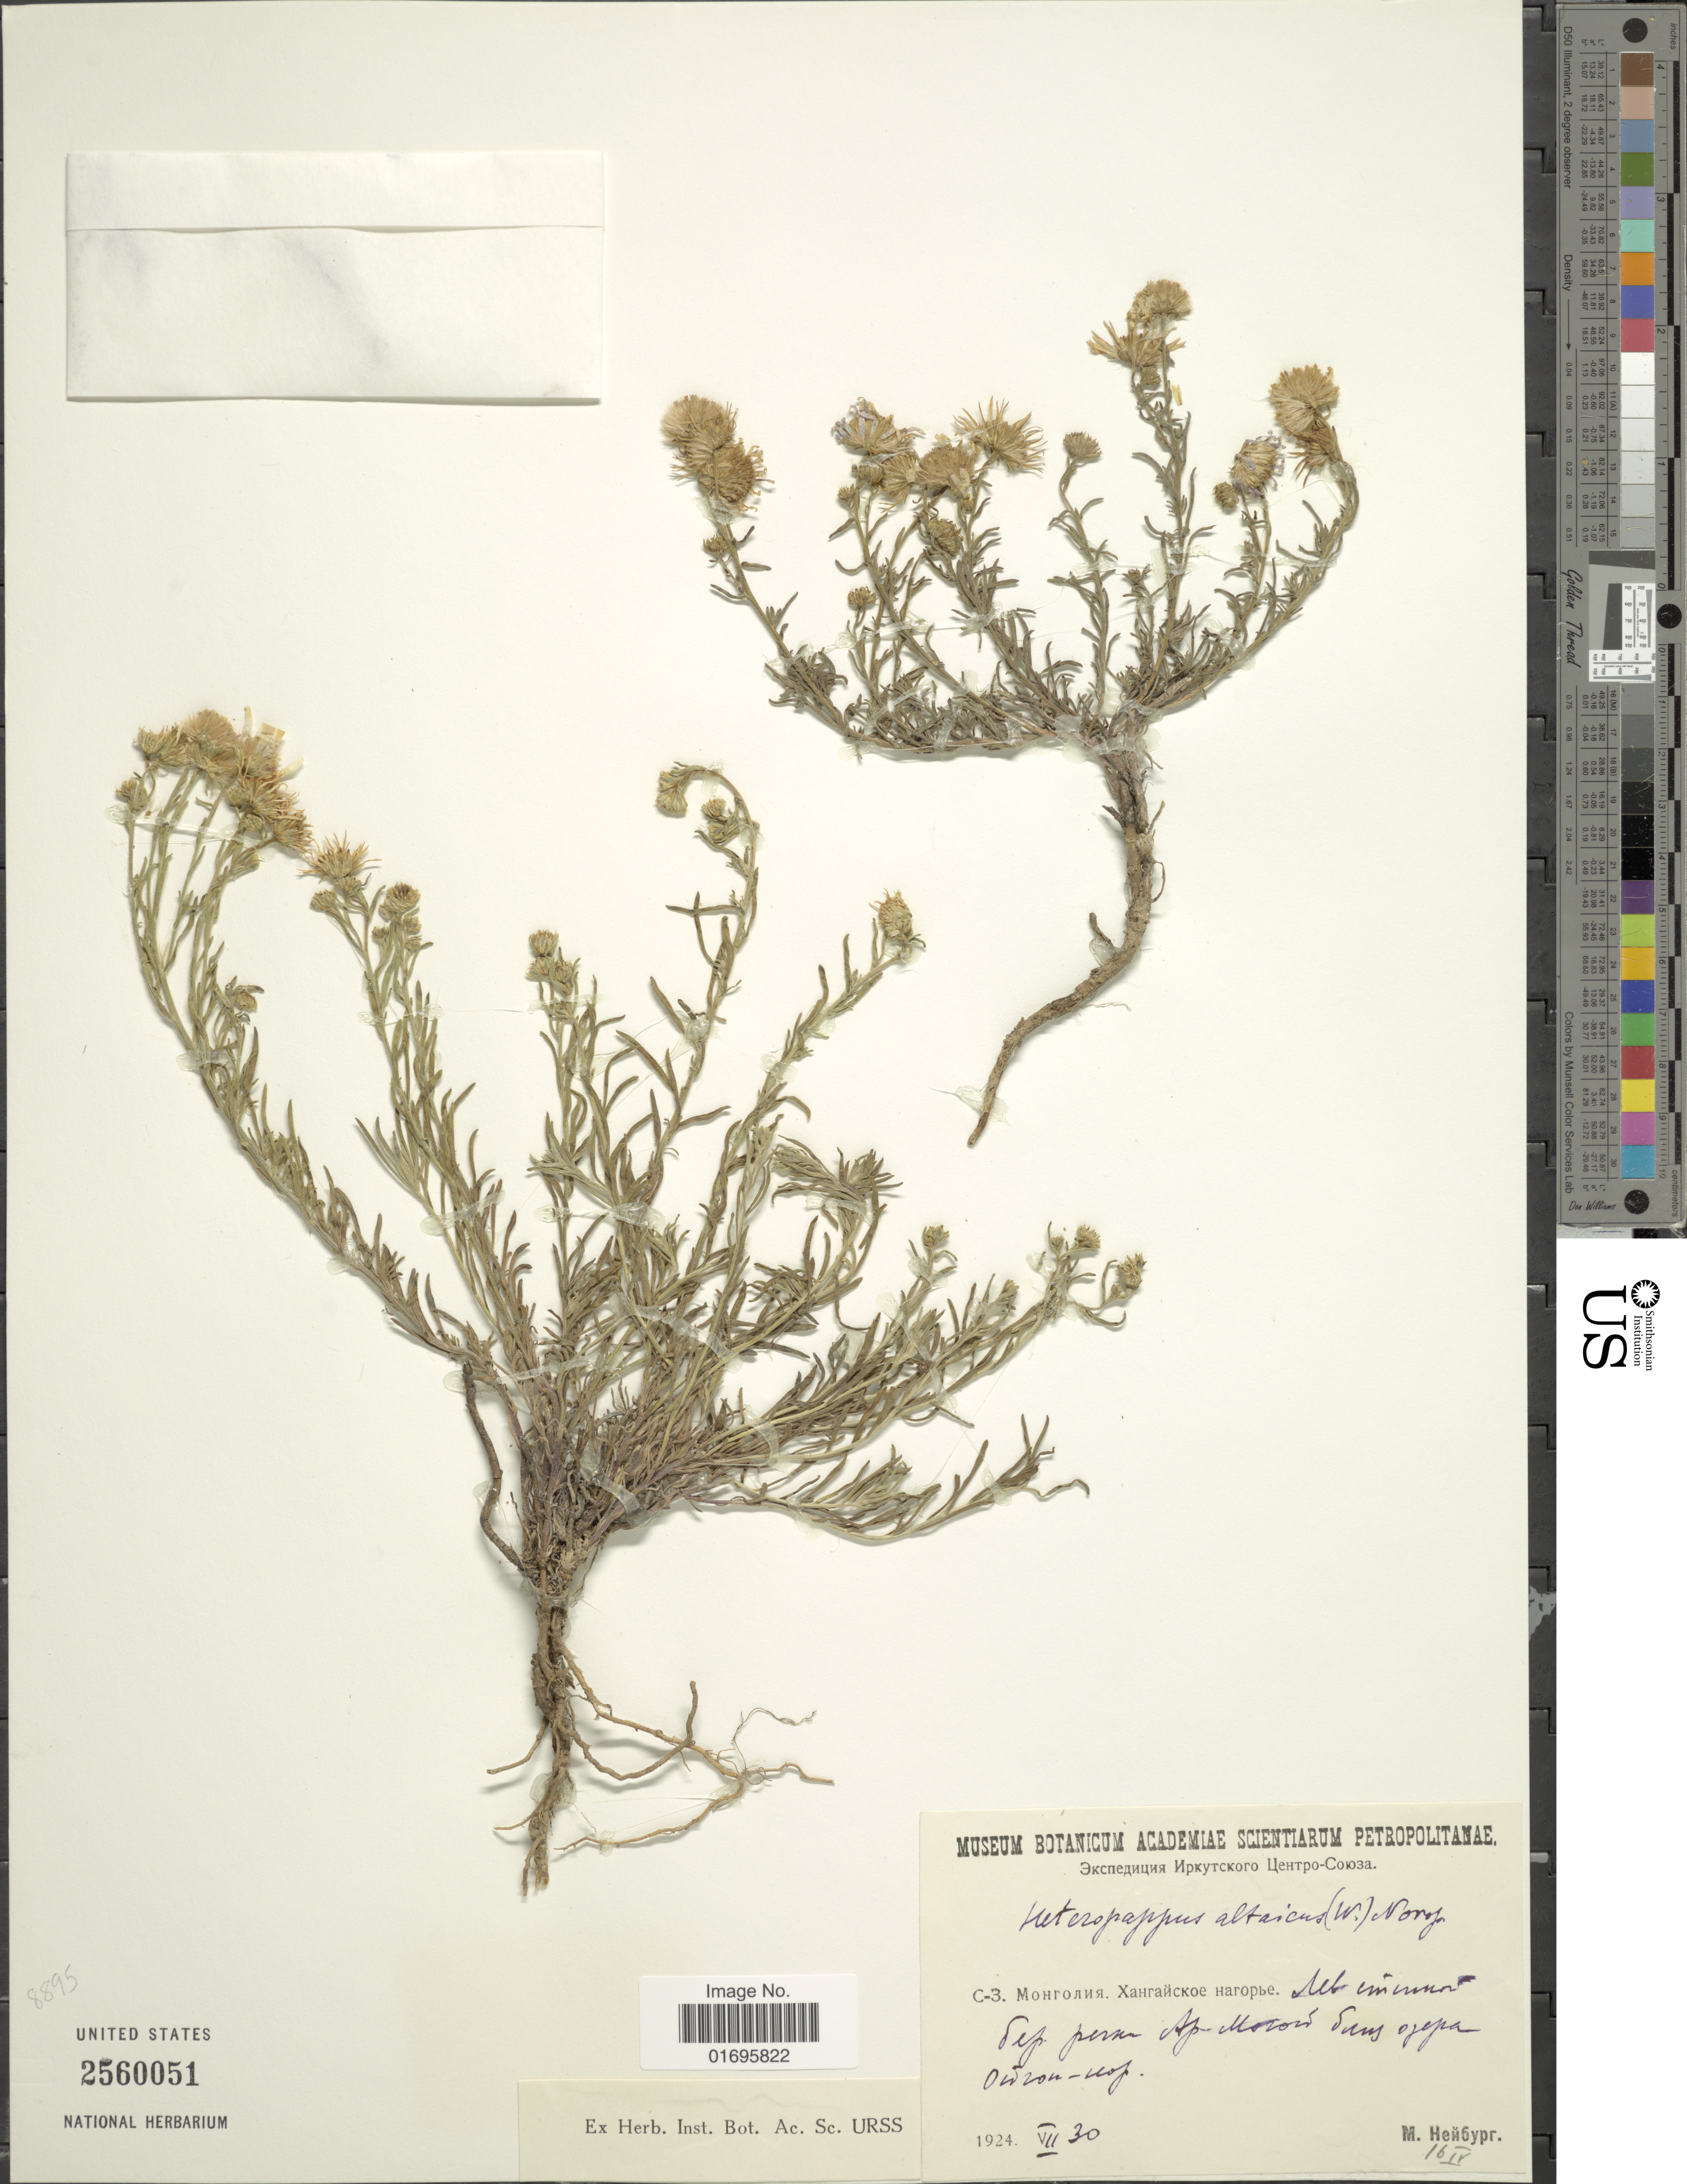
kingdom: Plantae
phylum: Tracheophyta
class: Magnoliopsida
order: Asterales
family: Asteraceae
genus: Heteropappus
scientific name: Heteropappus altaicus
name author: (Willd.) Novopokr.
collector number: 16?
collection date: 1924-07-30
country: Mongolia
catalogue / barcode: US 2560051